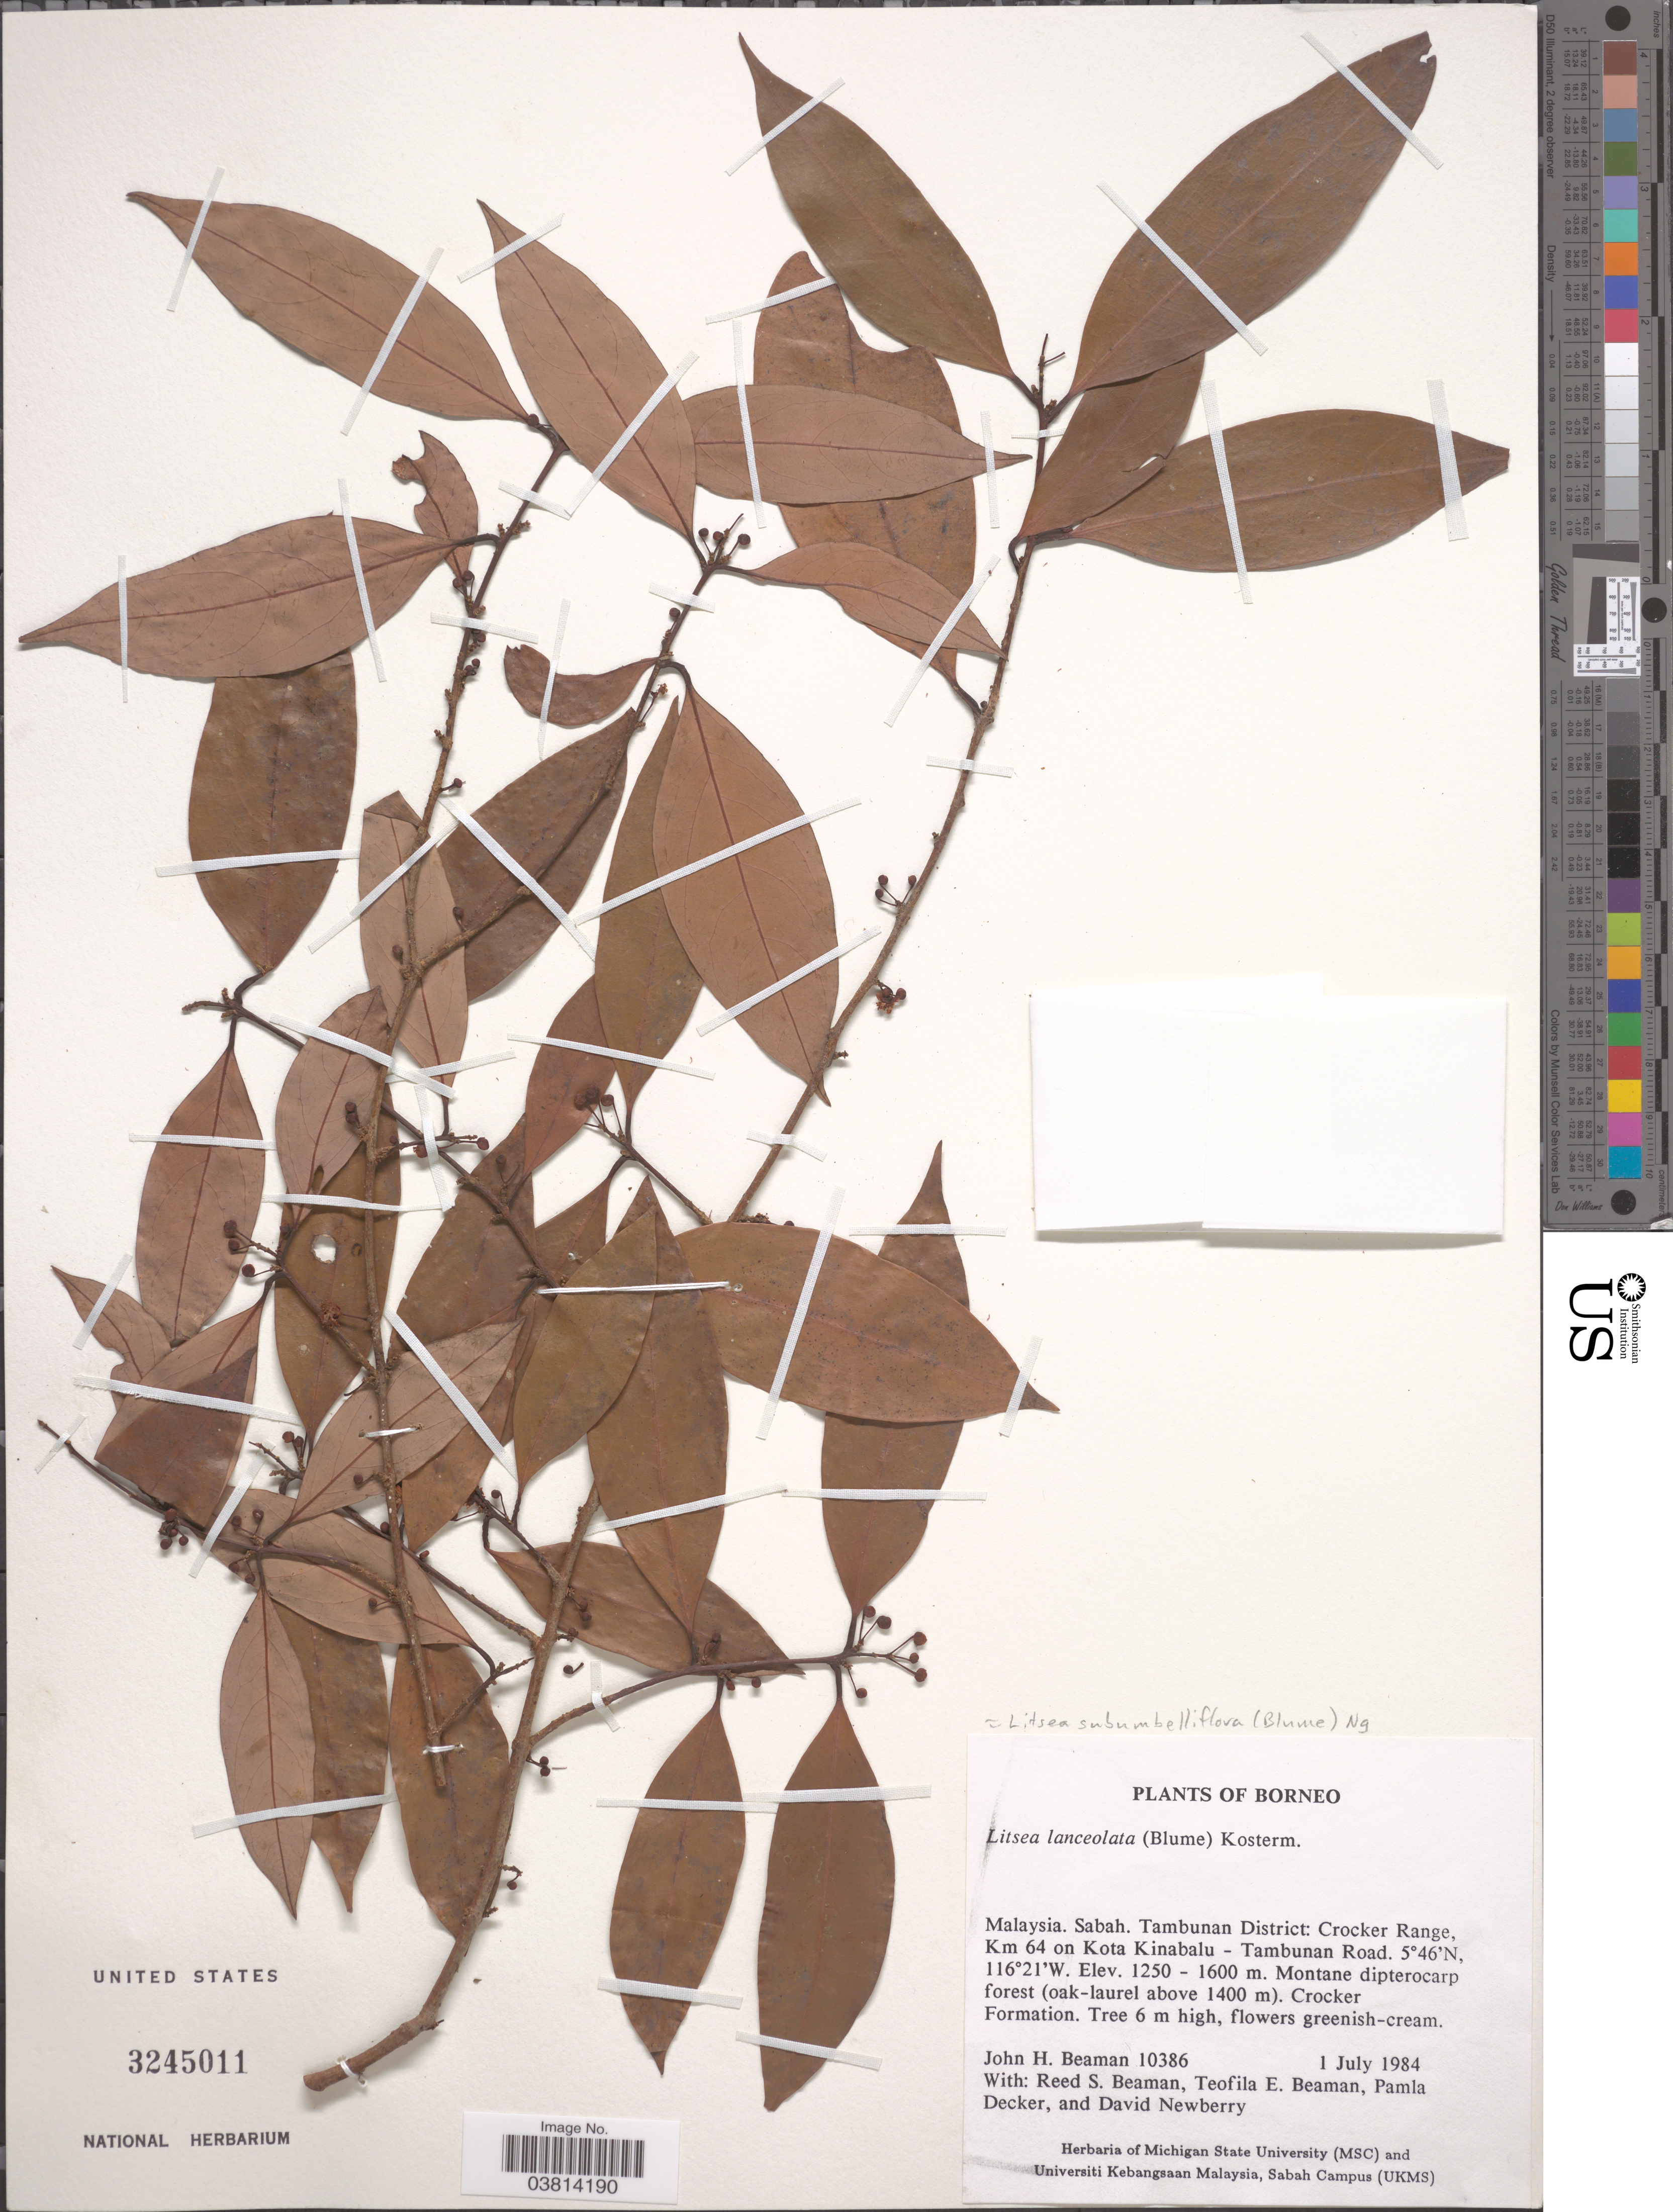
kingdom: Plantae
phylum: Tracheophyta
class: Magnoliopsida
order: Laurales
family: Lauraceae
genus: Litsea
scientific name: Litsea subumbelliflora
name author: Kosterm.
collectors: J. H. Beaman, R. S. Beaman, T. E. Beaman, P. Decker & D. Newberry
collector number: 10386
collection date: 1984-07-01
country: Malaysia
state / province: Sabah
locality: Borneo. Tambunan District: Crocker Range, Km 64 on Kota Kinabalu- Tambunan Road.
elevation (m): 1250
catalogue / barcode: US 3245011